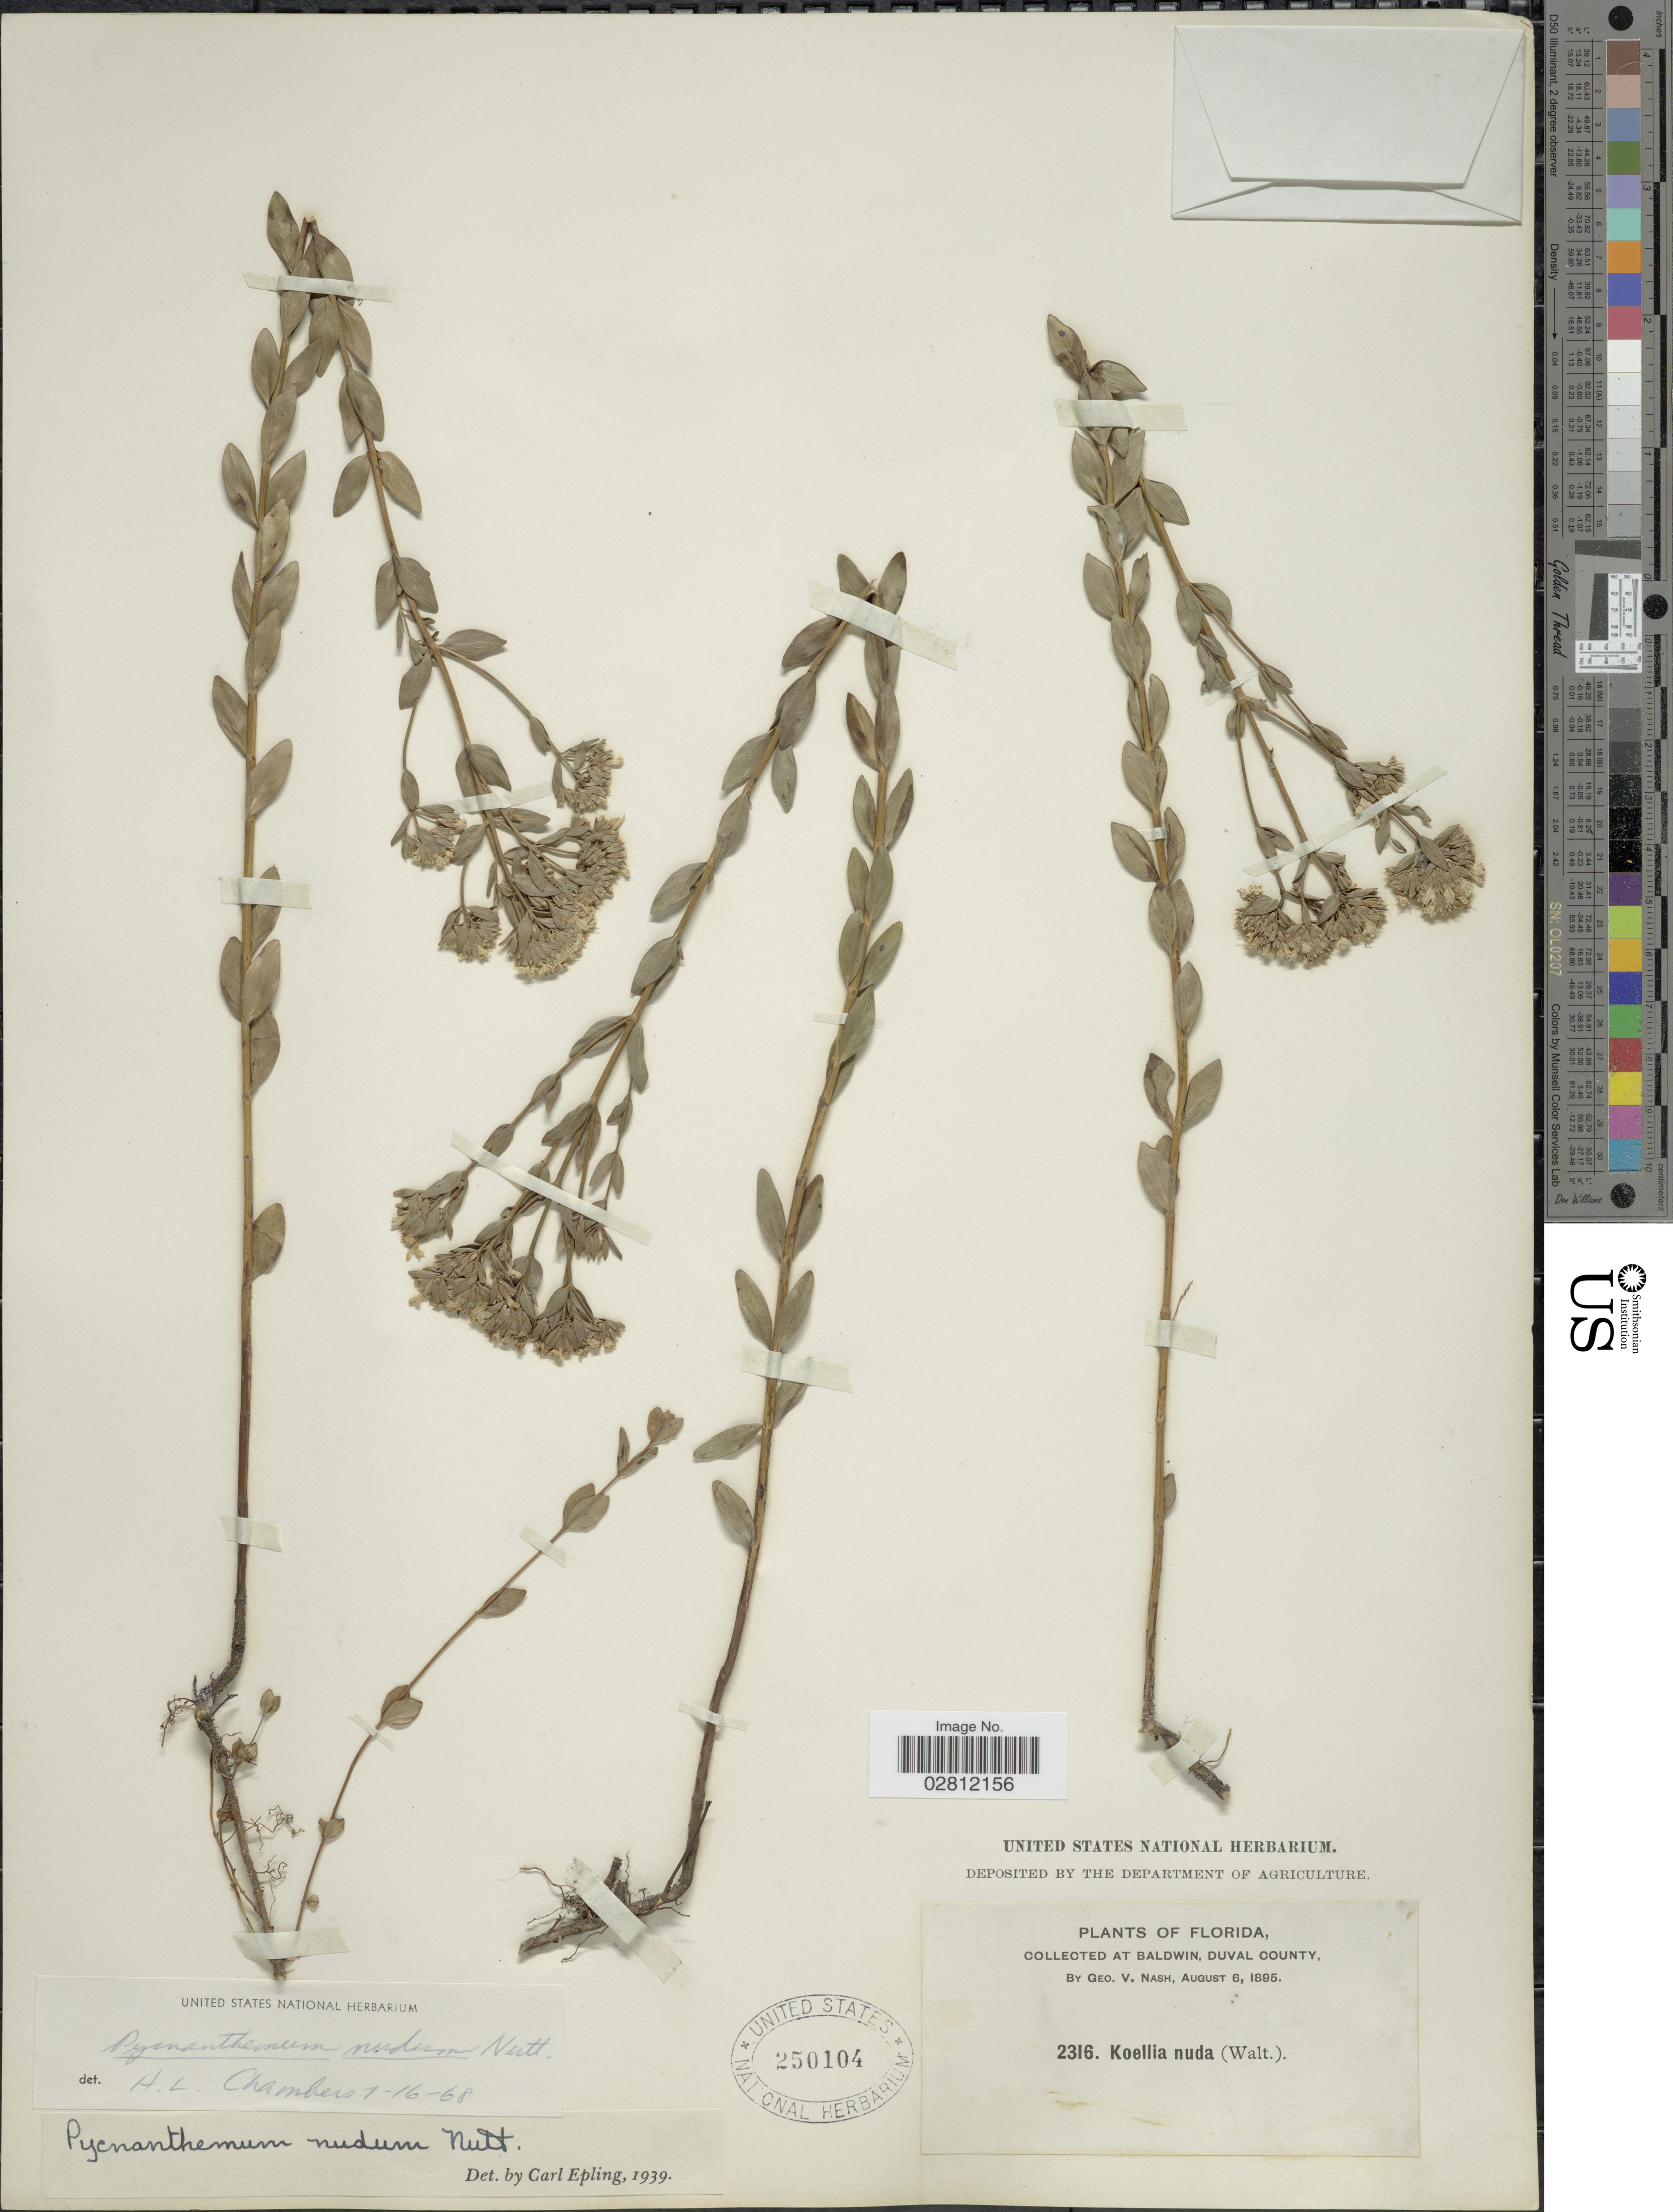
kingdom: Plantae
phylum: Tracheophyta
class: Magnoliopsida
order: Lamiales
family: Lamiaceae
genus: Pycnanthemum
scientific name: Pycnanthemum nudum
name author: Nutt.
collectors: G. V. Nash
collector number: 2316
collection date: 1895-08-06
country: United States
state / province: Florida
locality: Baldwin, Duval County.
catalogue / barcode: US 250104